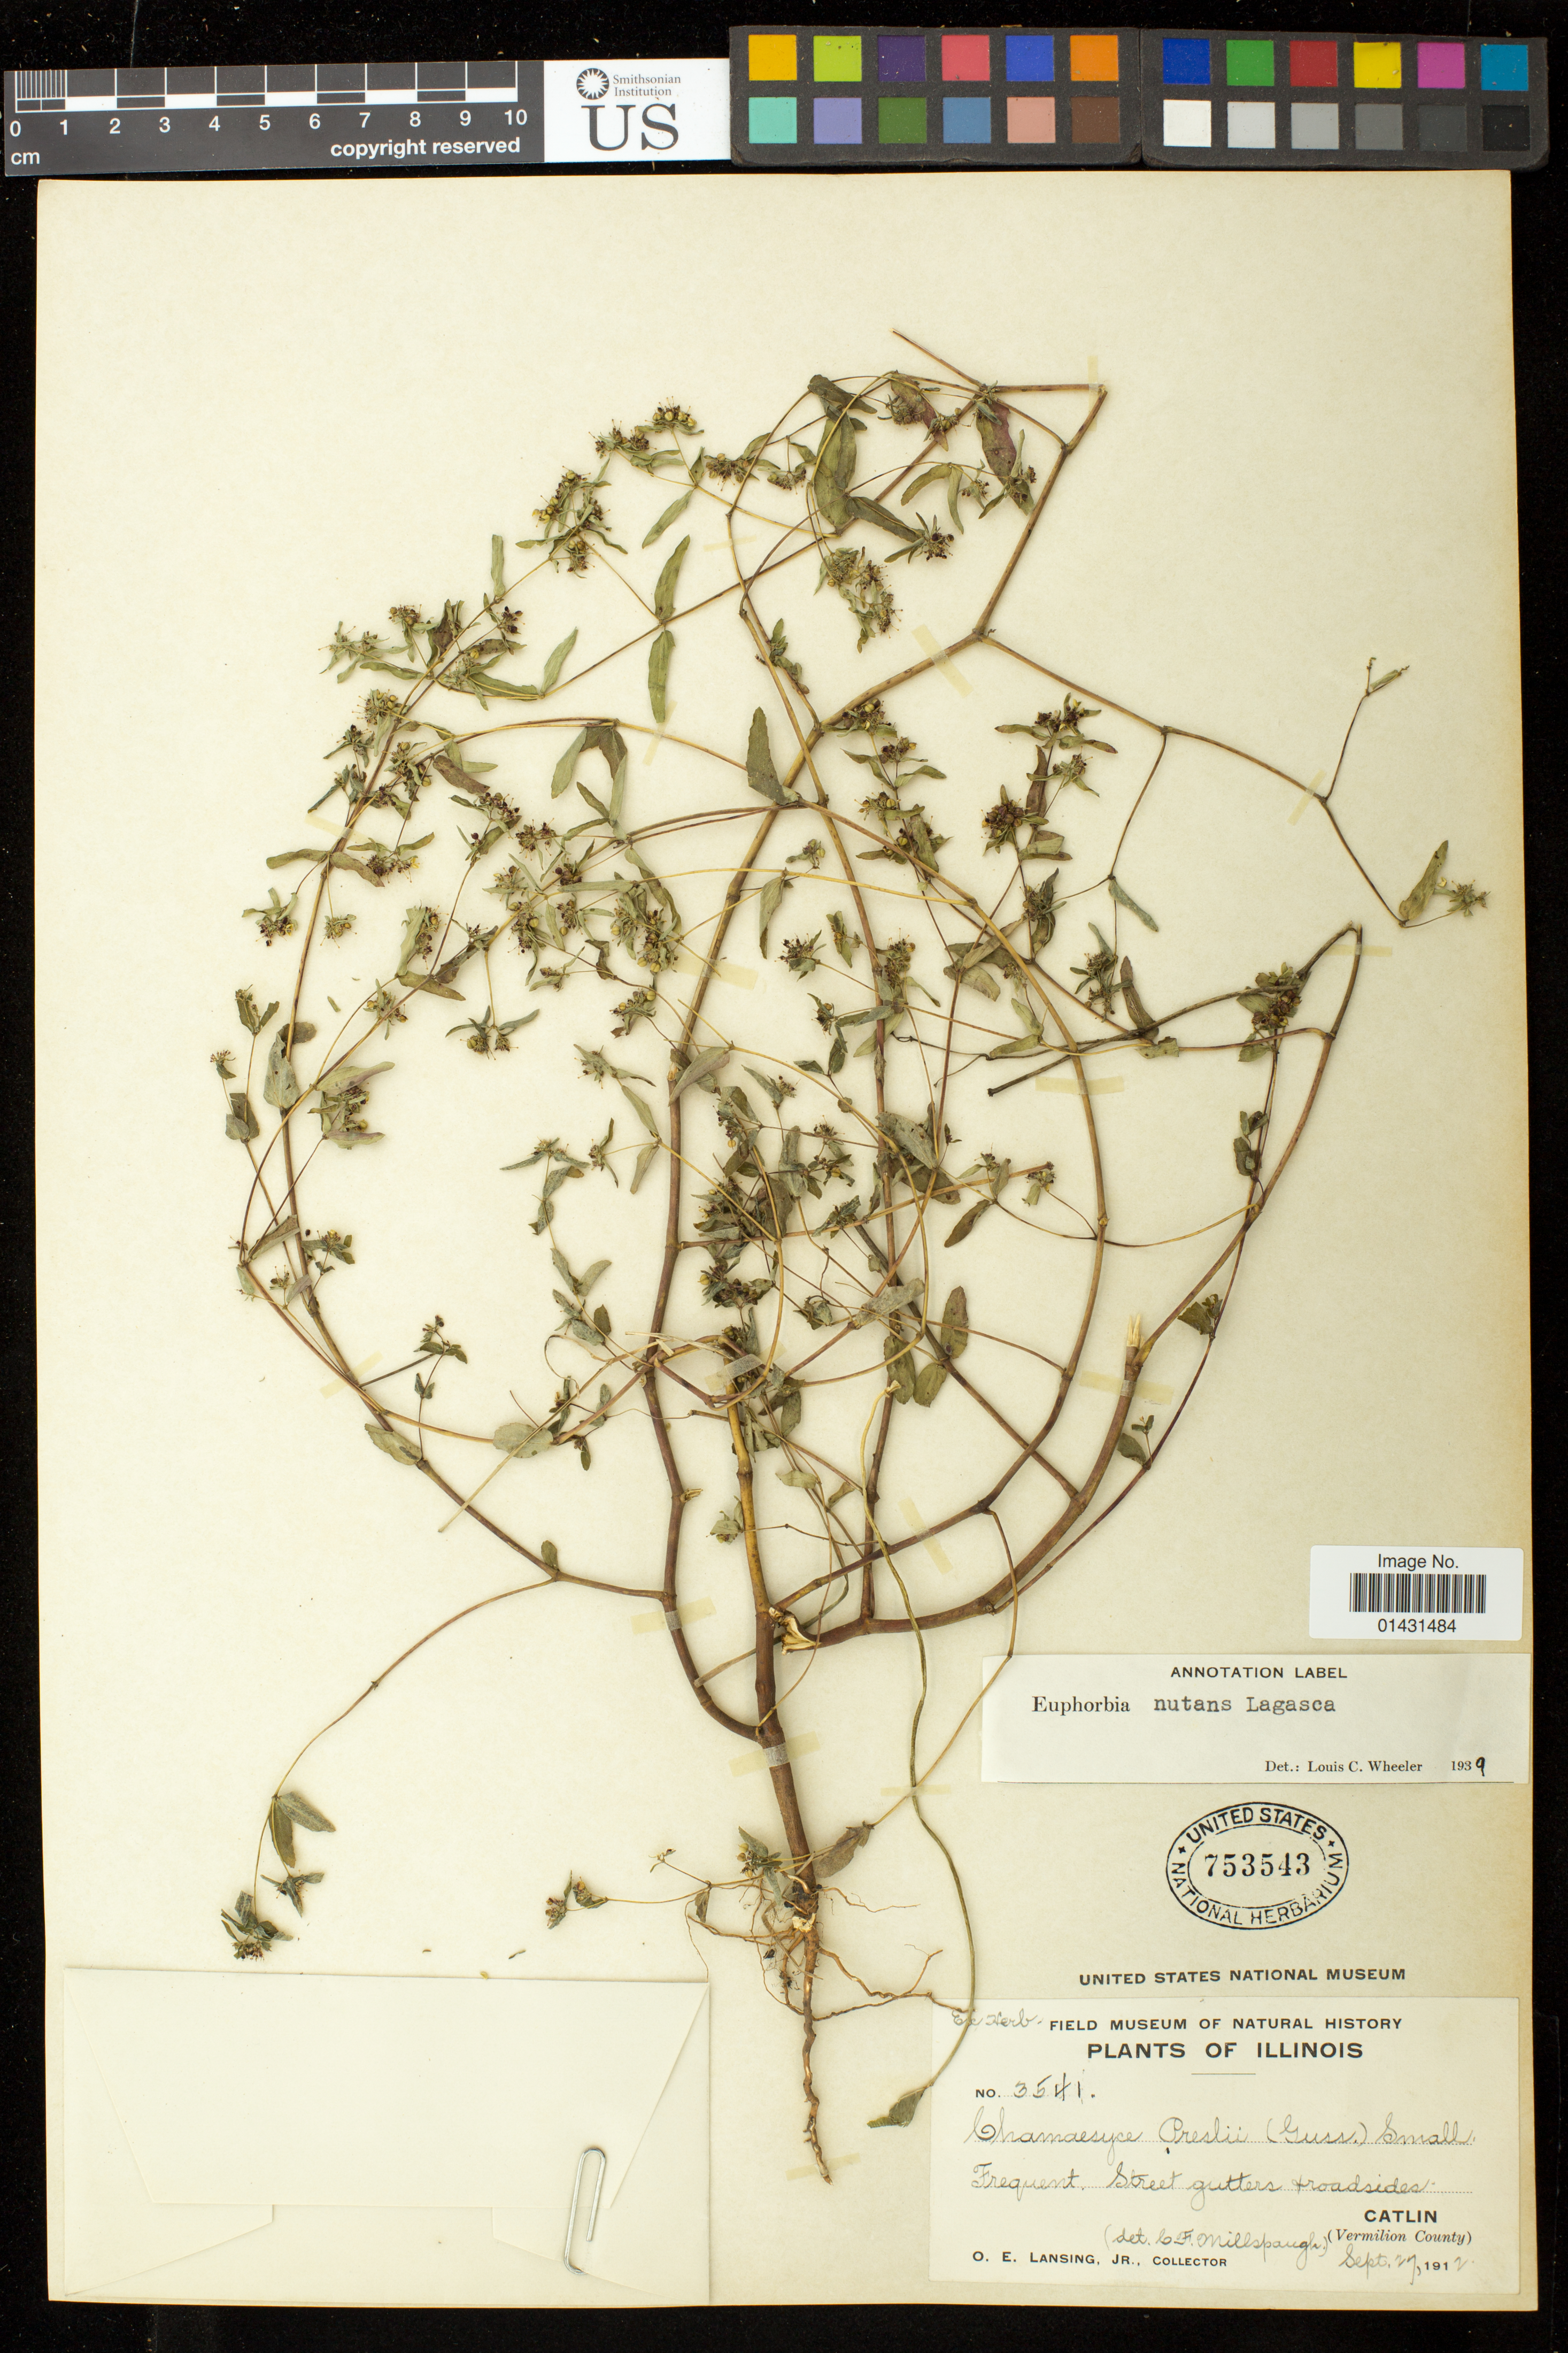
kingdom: Plantae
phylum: Tracheophyta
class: Magnoliopsida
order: Malpighiales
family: Euphorbiaceae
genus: Euphorbia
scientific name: Euphorbia maculata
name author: L.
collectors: O. Lansing Jr.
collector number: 3541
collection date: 1912-09-27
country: United States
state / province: Illinois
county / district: Vermilion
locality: Catlin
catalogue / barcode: US 753543